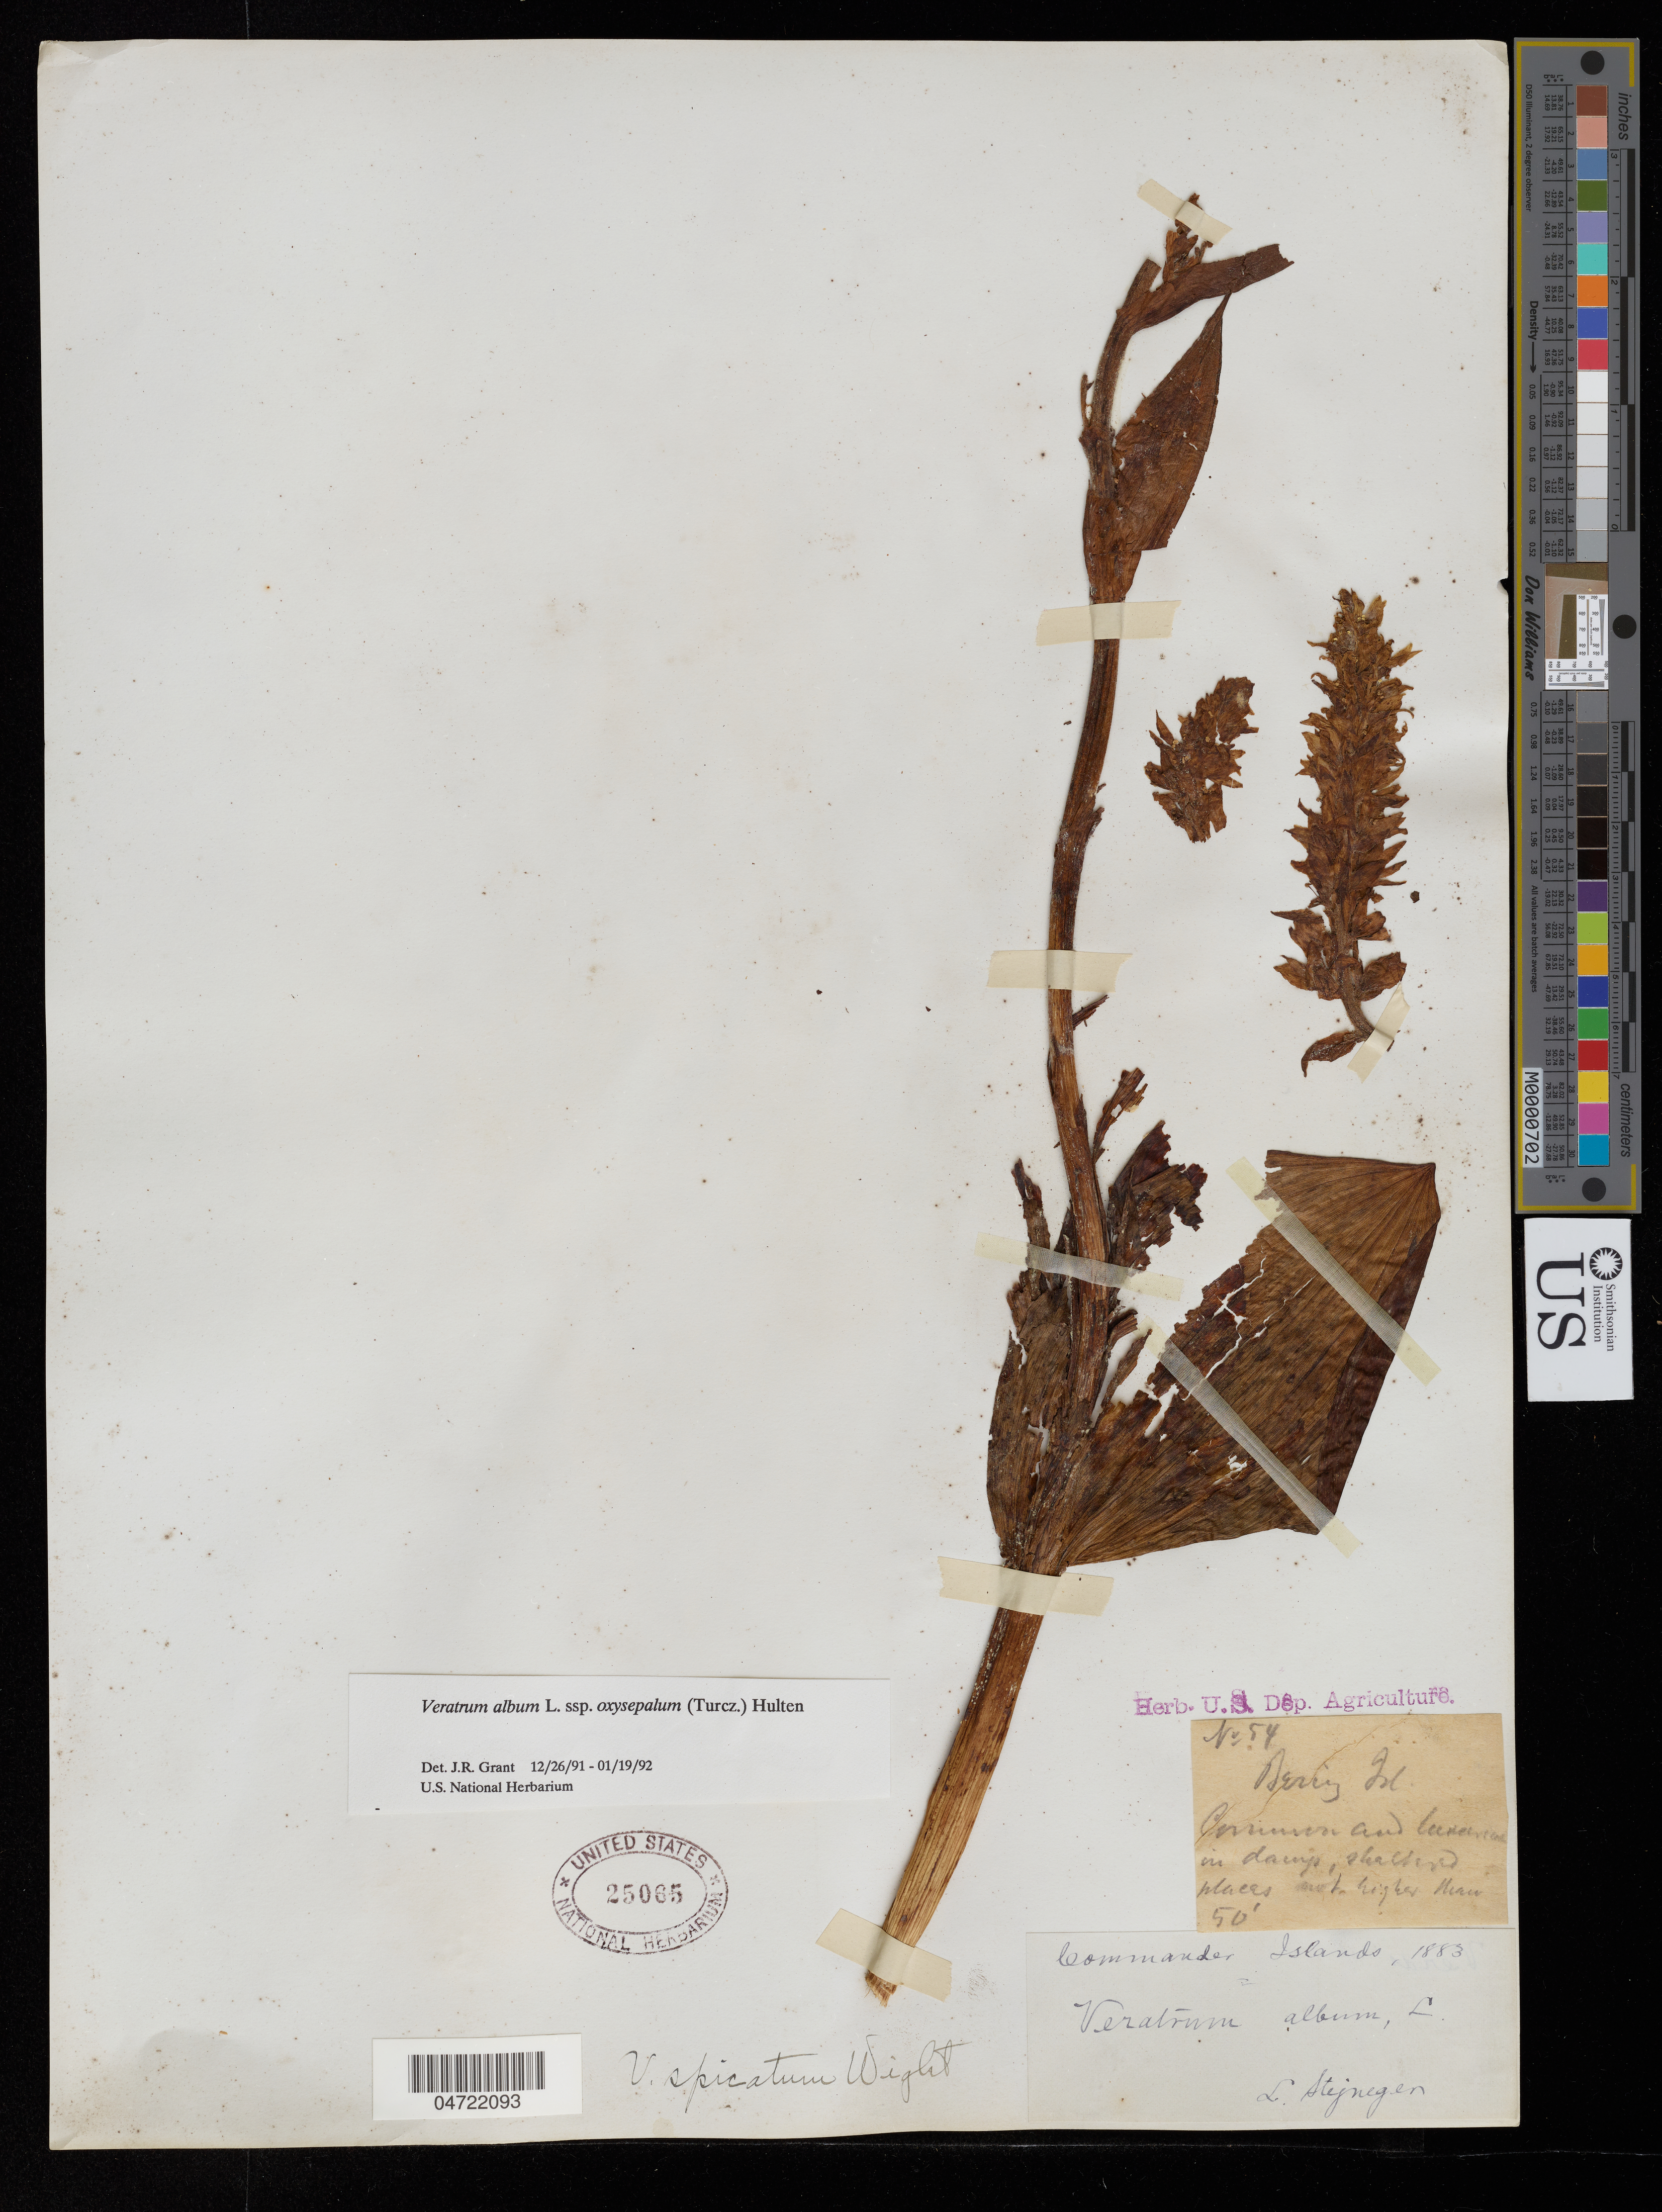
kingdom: Plantae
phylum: Tracheophyta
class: Liliopsida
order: Liliales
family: Melanthiaceae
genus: Veratrum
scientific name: Veratrum album subsp. oxysepalum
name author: (Turcz.) Hultén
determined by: Grant, J. R., (SWITZERLAND)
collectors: L. Stejneger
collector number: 54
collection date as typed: Transcribed d/m/y: 21/8/82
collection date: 1883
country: Russian Federation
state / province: Kamchatka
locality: Commander Islands. South Rookery, Bering Isl.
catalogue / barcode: US 25065